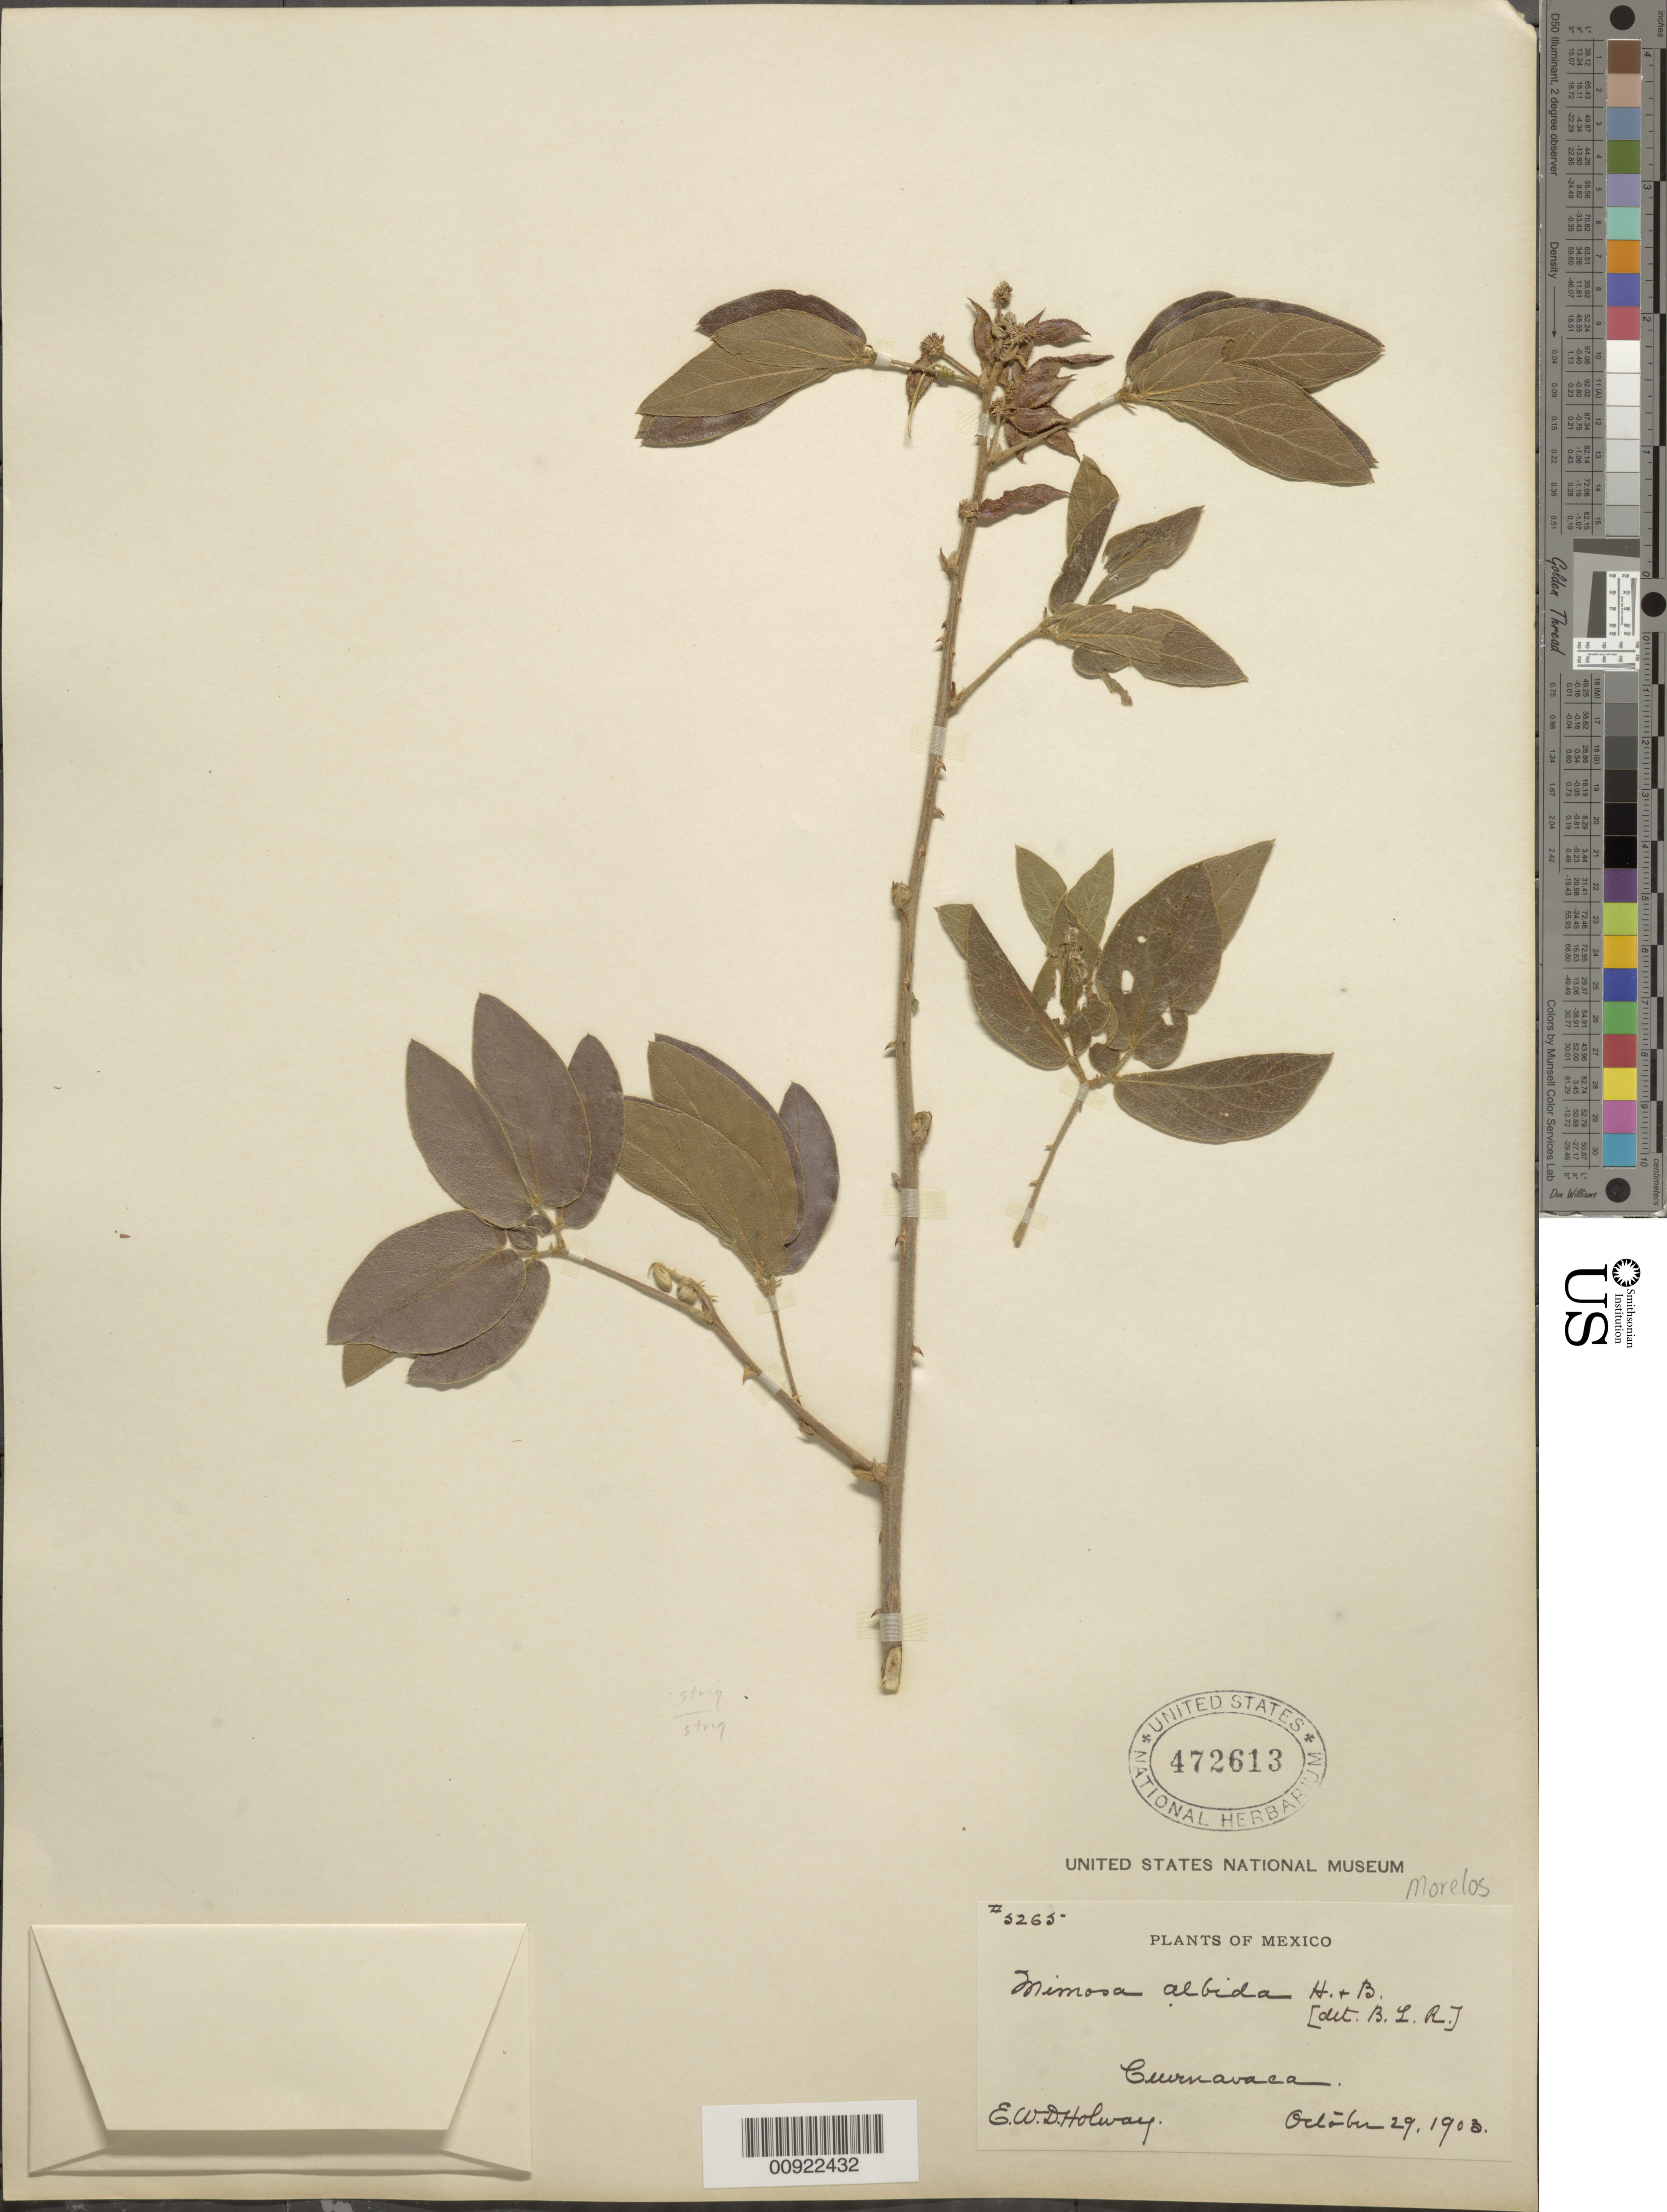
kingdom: Plantae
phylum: Tracheophyta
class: Magnoliopsida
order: Fabales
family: Fabaceae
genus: Mimosa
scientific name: Mimosa albida var. strigosa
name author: (Willd.) B.L. Rob.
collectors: E. W. D. Holway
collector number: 5265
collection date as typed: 29 Oct 1903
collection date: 1903-10-29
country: Mexico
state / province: Morelos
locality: Cuernavaca.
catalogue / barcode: US 472613